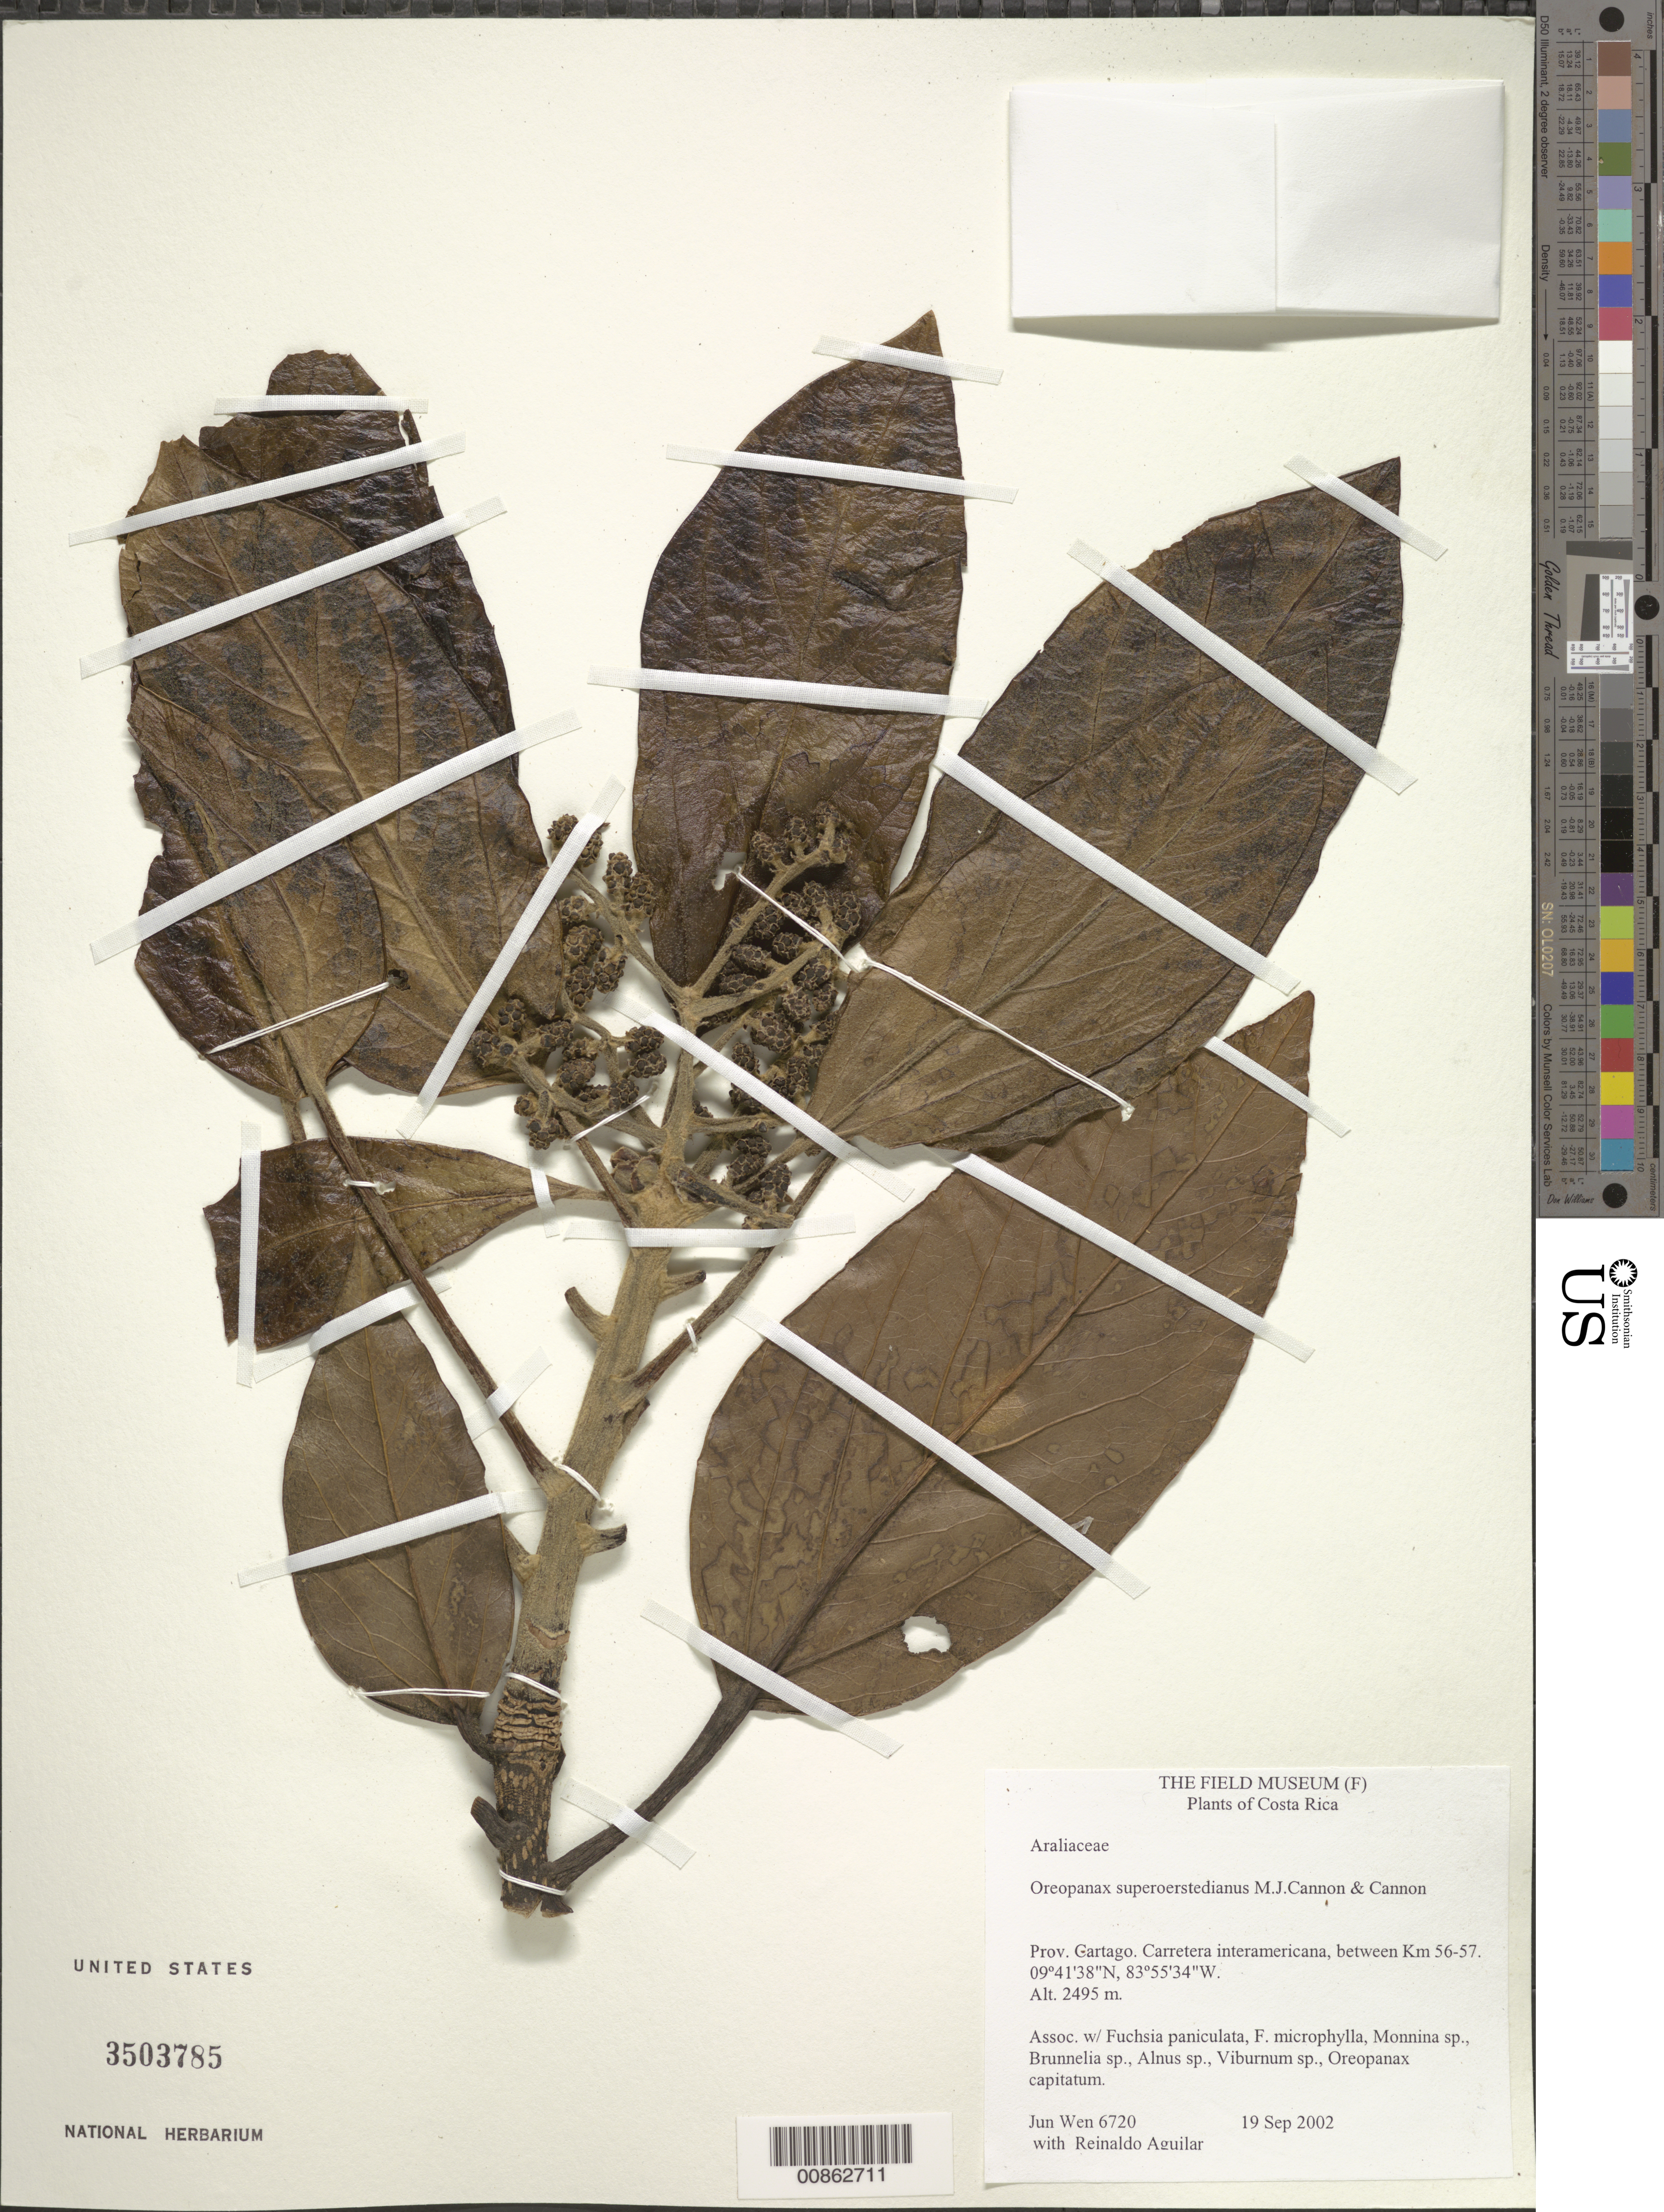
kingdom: Plantae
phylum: Tracheophyta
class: Magnoliopsida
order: Apiales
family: Araliaceae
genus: Oreopanax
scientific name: Oreopanax superoerstedianus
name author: M.J. Cannon & J. Cannon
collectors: J. Wen & R. Aguilar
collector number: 6720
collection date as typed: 19 Sep 2002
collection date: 2002-09-19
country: Costa Rica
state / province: Cartago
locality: Carretera interamericana, between Km 56 - 57.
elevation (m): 2495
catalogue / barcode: US 3503785